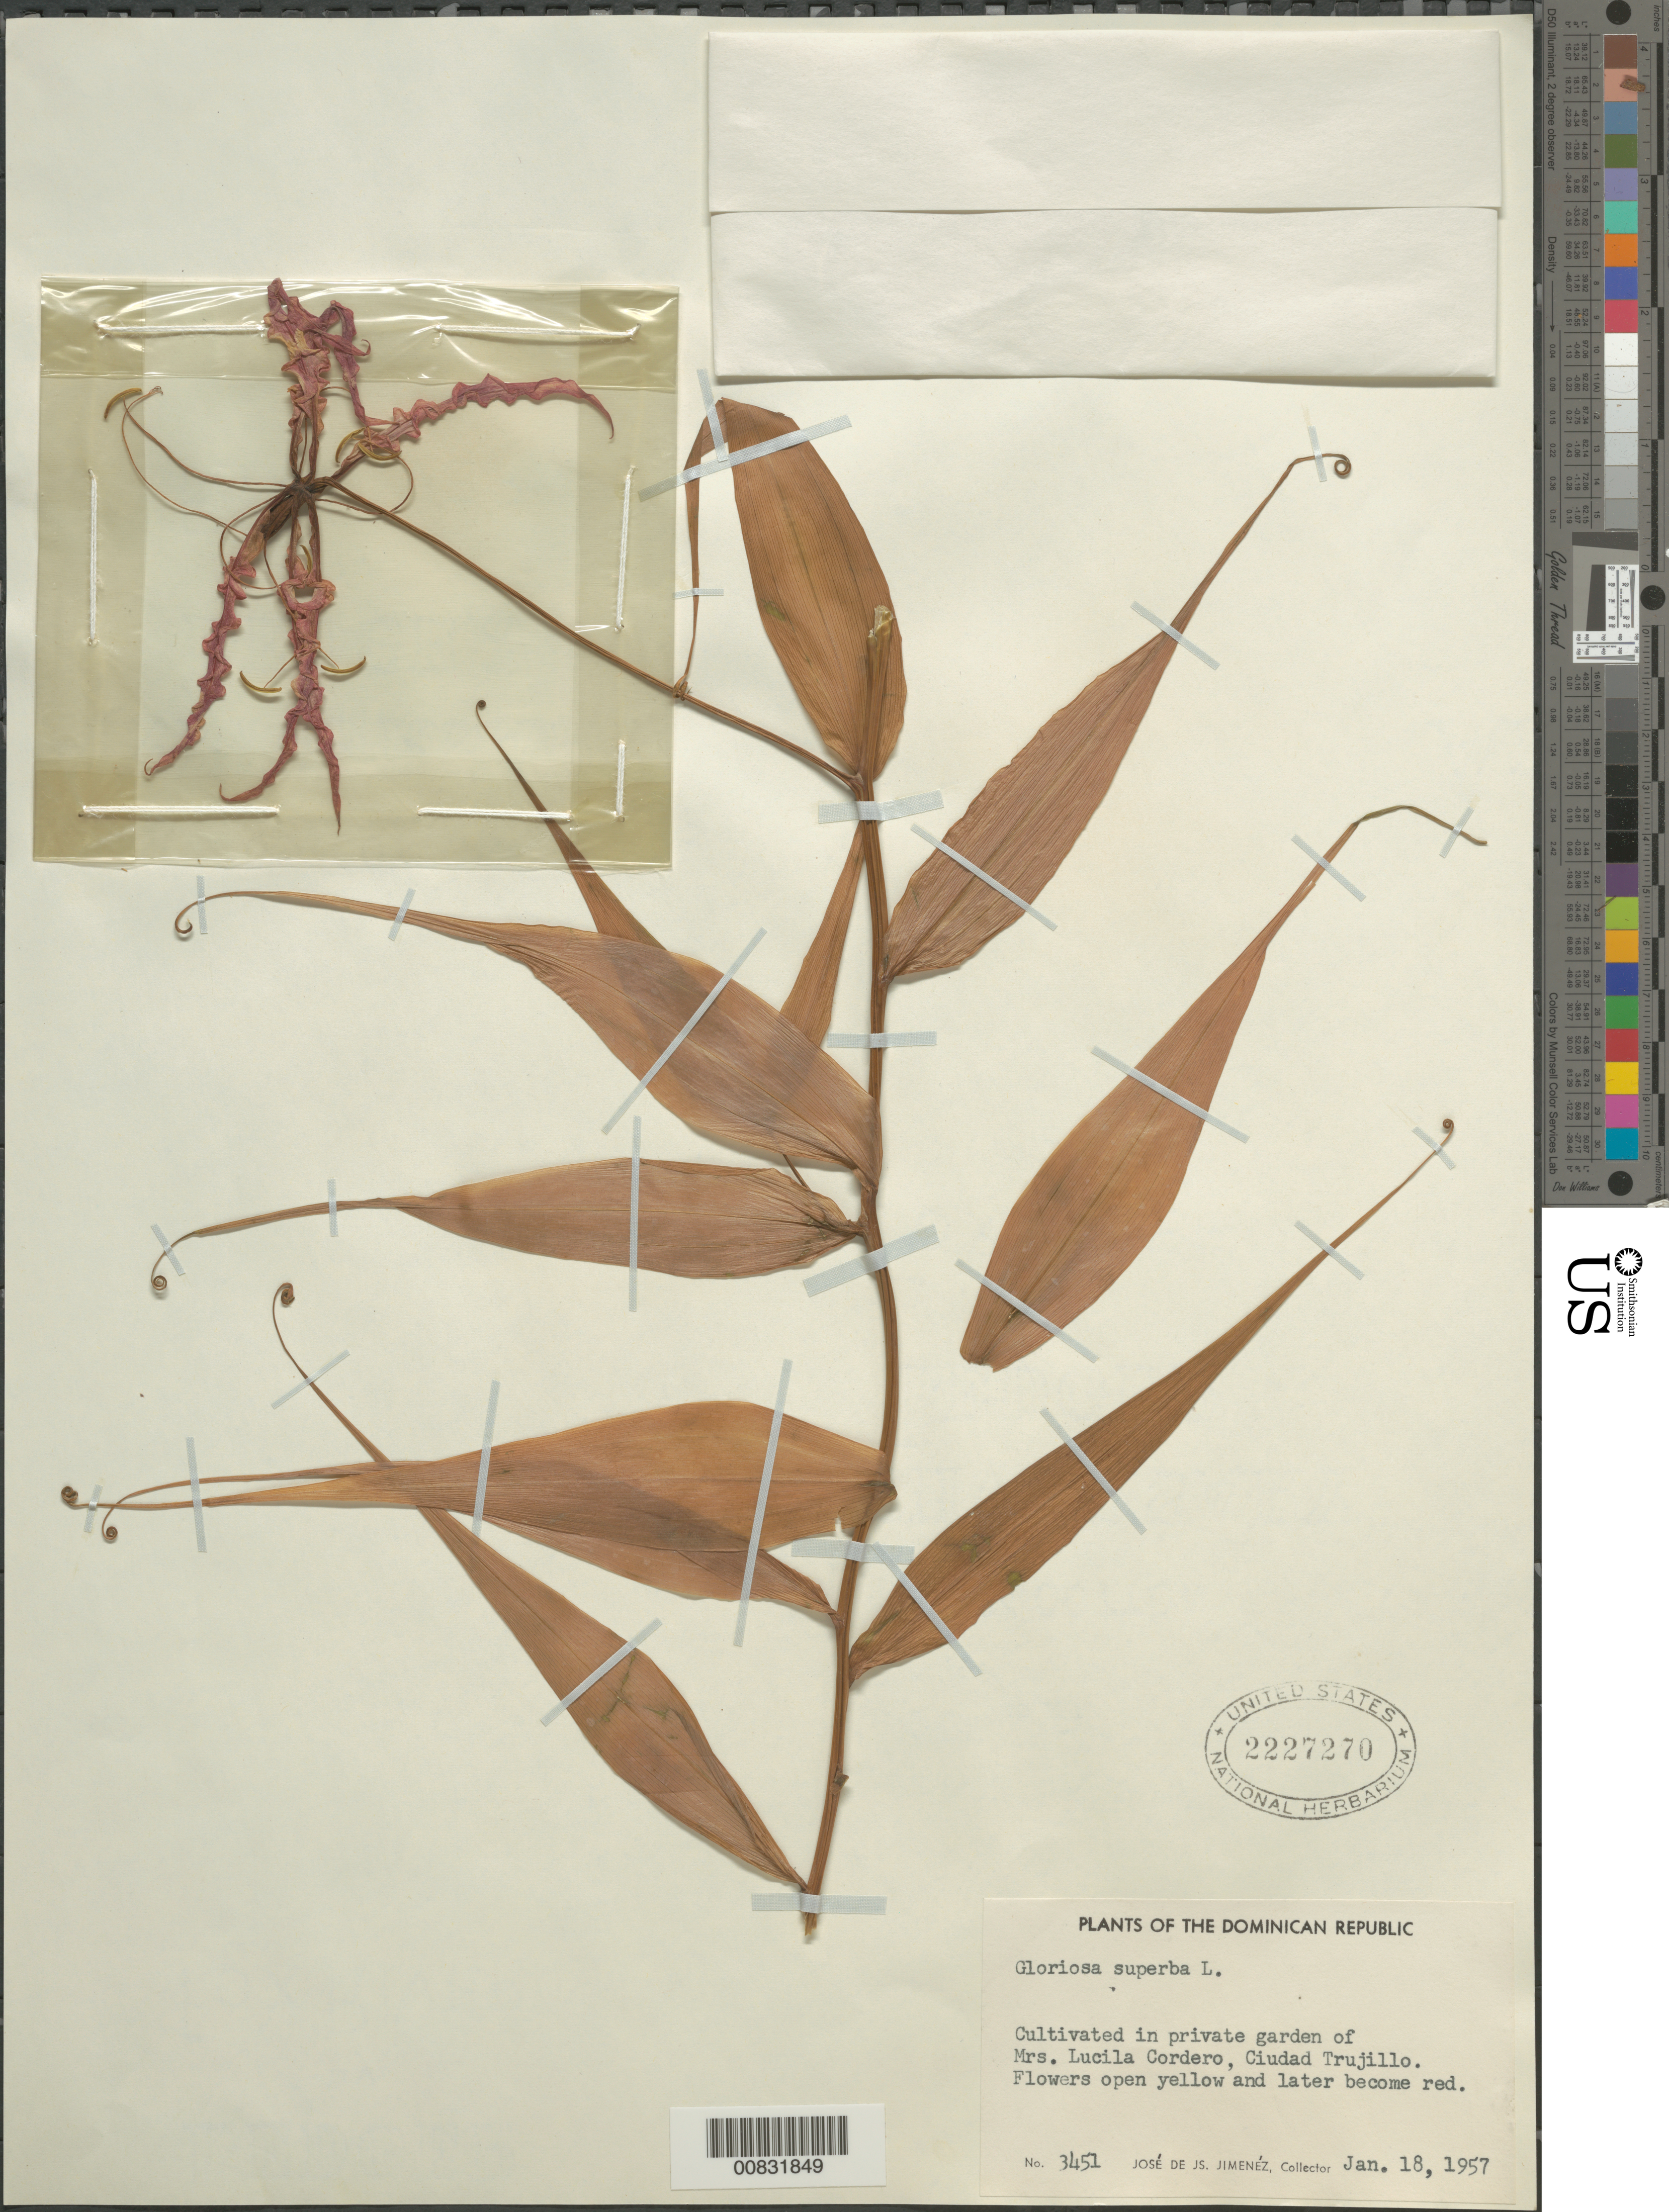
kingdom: Plantae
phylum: Tracheophyta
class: Liliopsida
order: Liliales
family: Colchicaceae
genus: Gloriosa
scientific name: Gloriosa superba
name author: L.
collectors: J. J. Jiménez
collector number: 3451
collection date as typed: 18 Jan 1957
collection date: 1957-01-18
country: Dominican Republic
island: Hispaniola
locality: Private Garden of Mrs. Lucila Cordero, Ciudad Trujillo.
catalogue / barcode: US 2227270